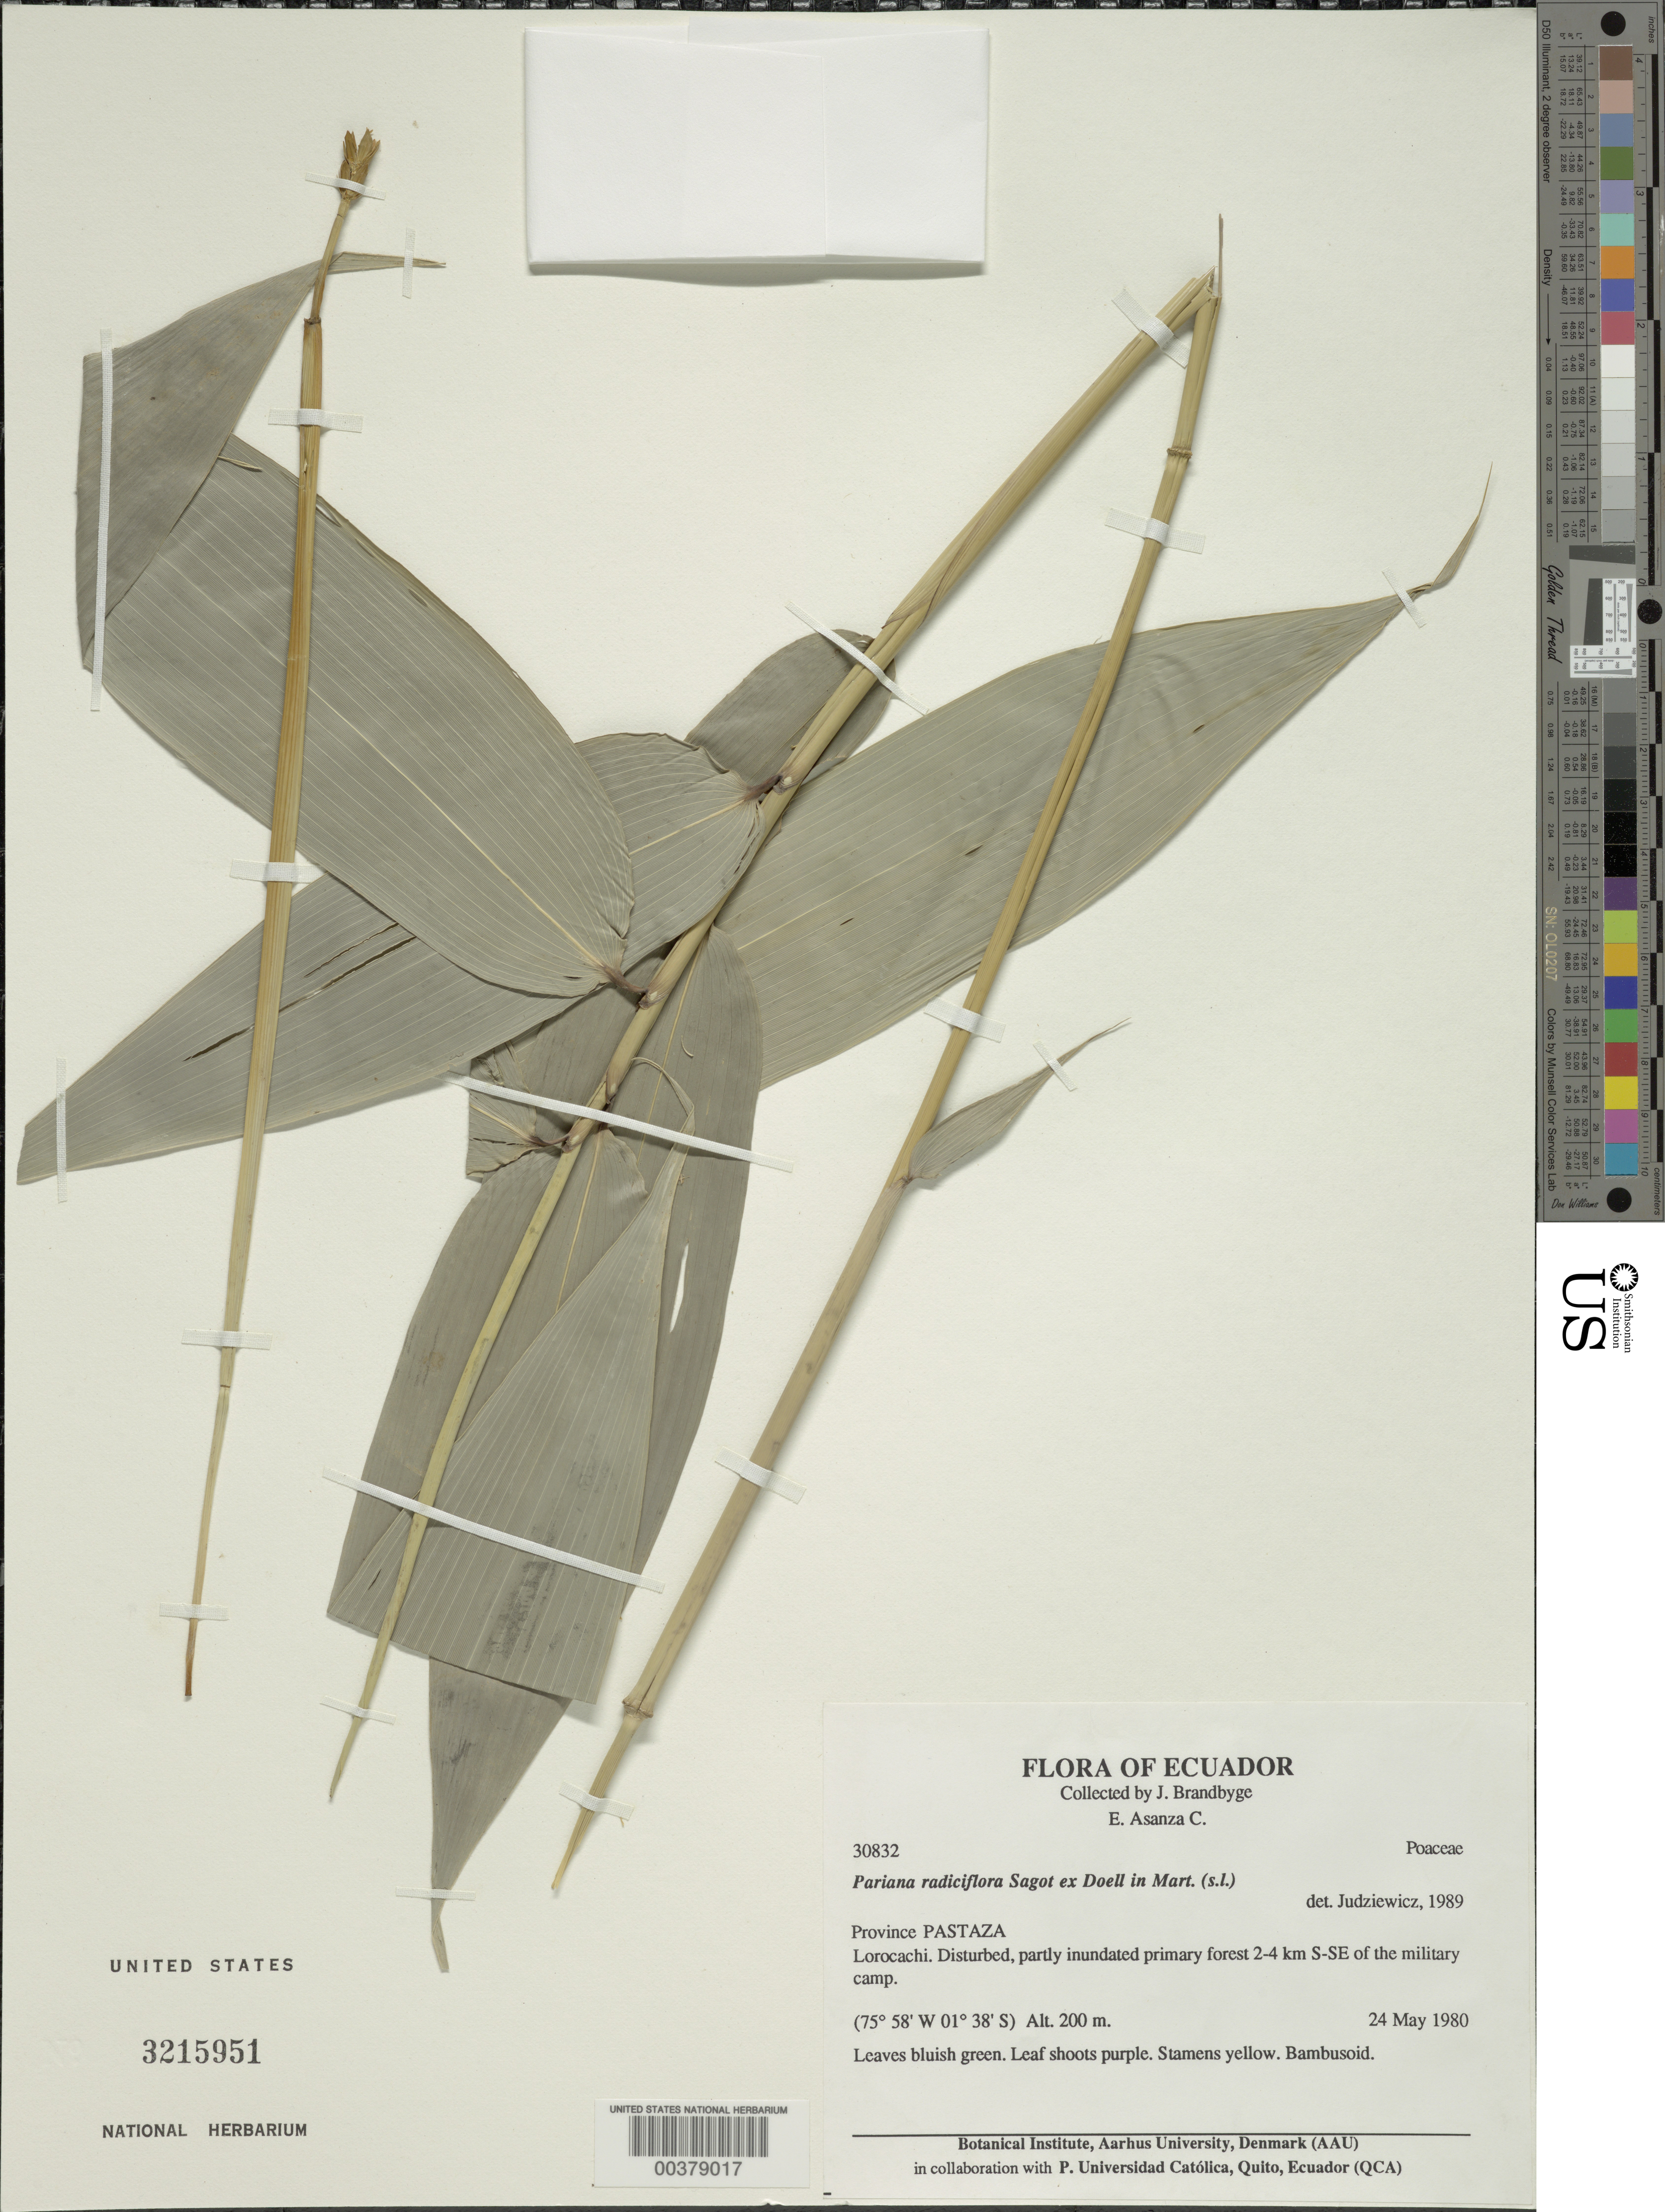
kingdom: Plantae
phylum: Tracheophyta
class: Liliopsida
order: Poales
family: Poaceae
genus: Pariana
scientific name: Pariana radiciflora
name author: Sagot ex Döll in Mart.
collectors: J. Brandbyge & E. Asanza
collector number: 30832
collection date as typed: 24 May 1980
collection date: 1980-05-24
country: Ecuador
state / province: Pastaza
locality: Lorocachi, 2-4 km s-se of the miLitary camp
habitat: Disturbed, partly inundated primary forest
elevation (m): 200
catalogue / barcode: US 3215951